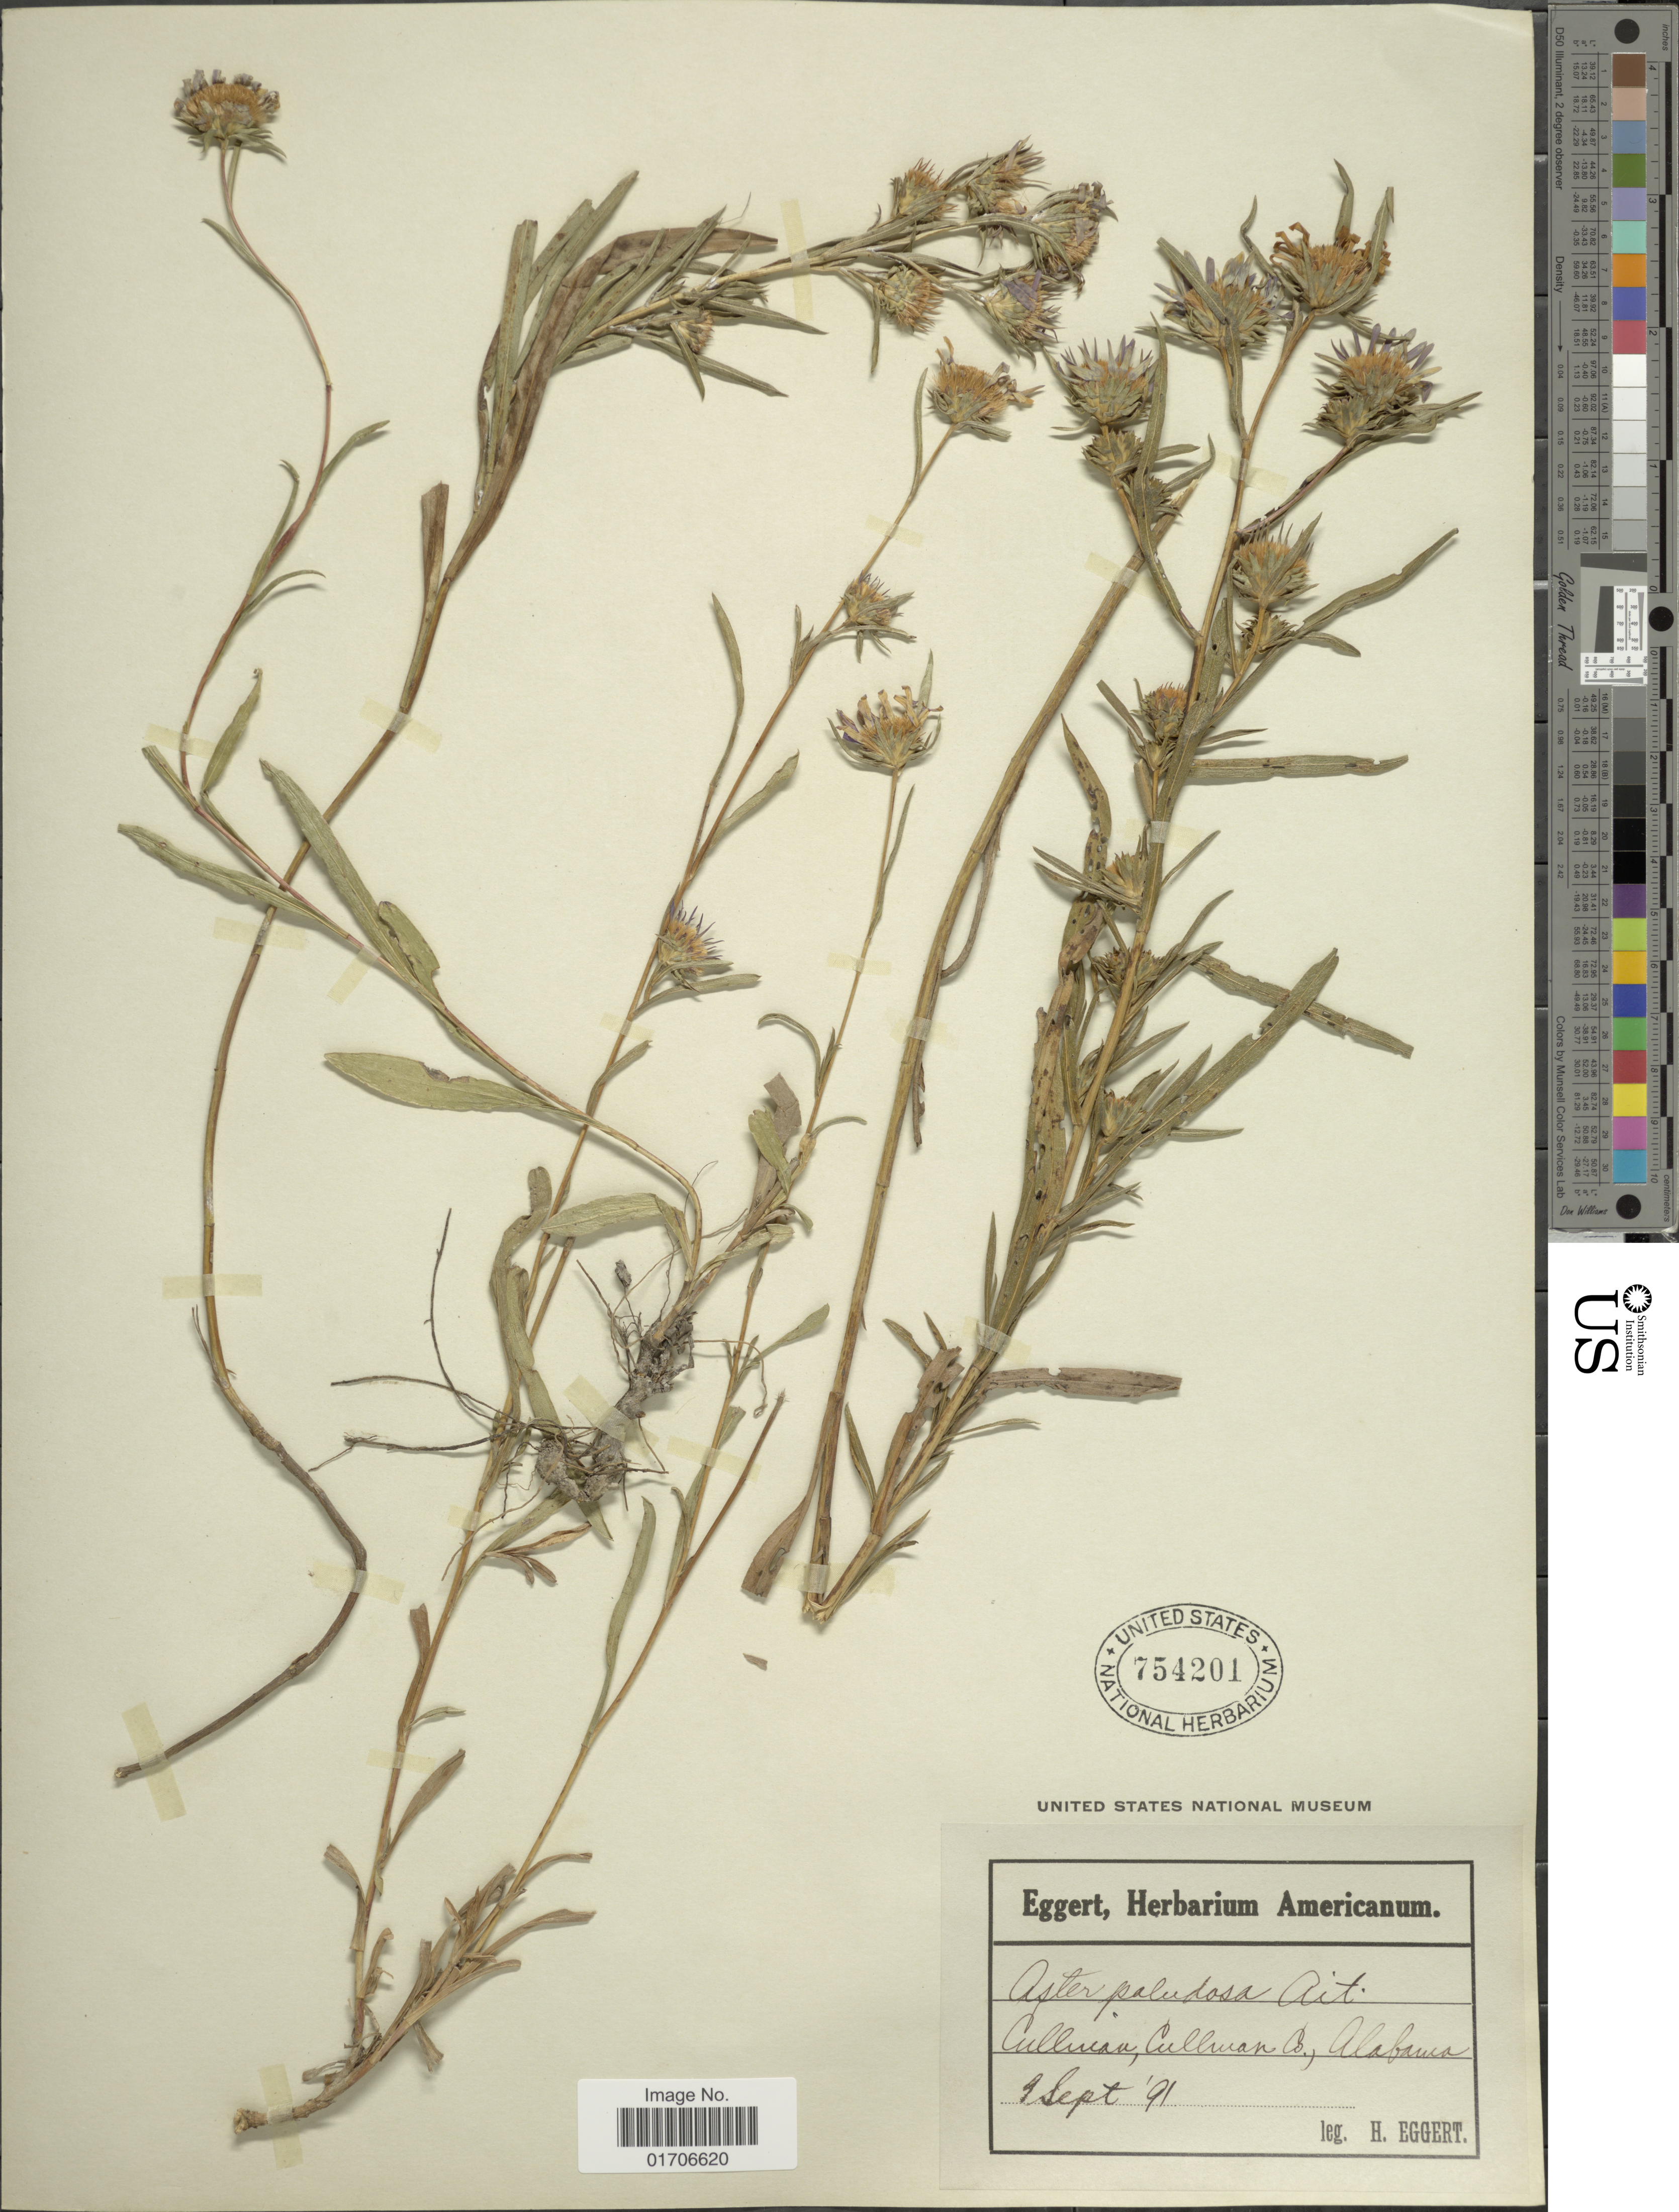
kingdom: Plantae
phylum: Tracheophyta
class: Magnoliopsida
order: Asterales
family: Asteraceae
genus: Eurybia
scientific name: Eurybia paludosa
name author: (Aiton) G.L. Nesom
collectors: H. Eggert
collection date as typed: Transcribed d/m/y: 2/9/91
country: United States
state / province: Alabama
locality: Cullman, Cullman Co., Alabama.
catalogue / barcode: US 754201